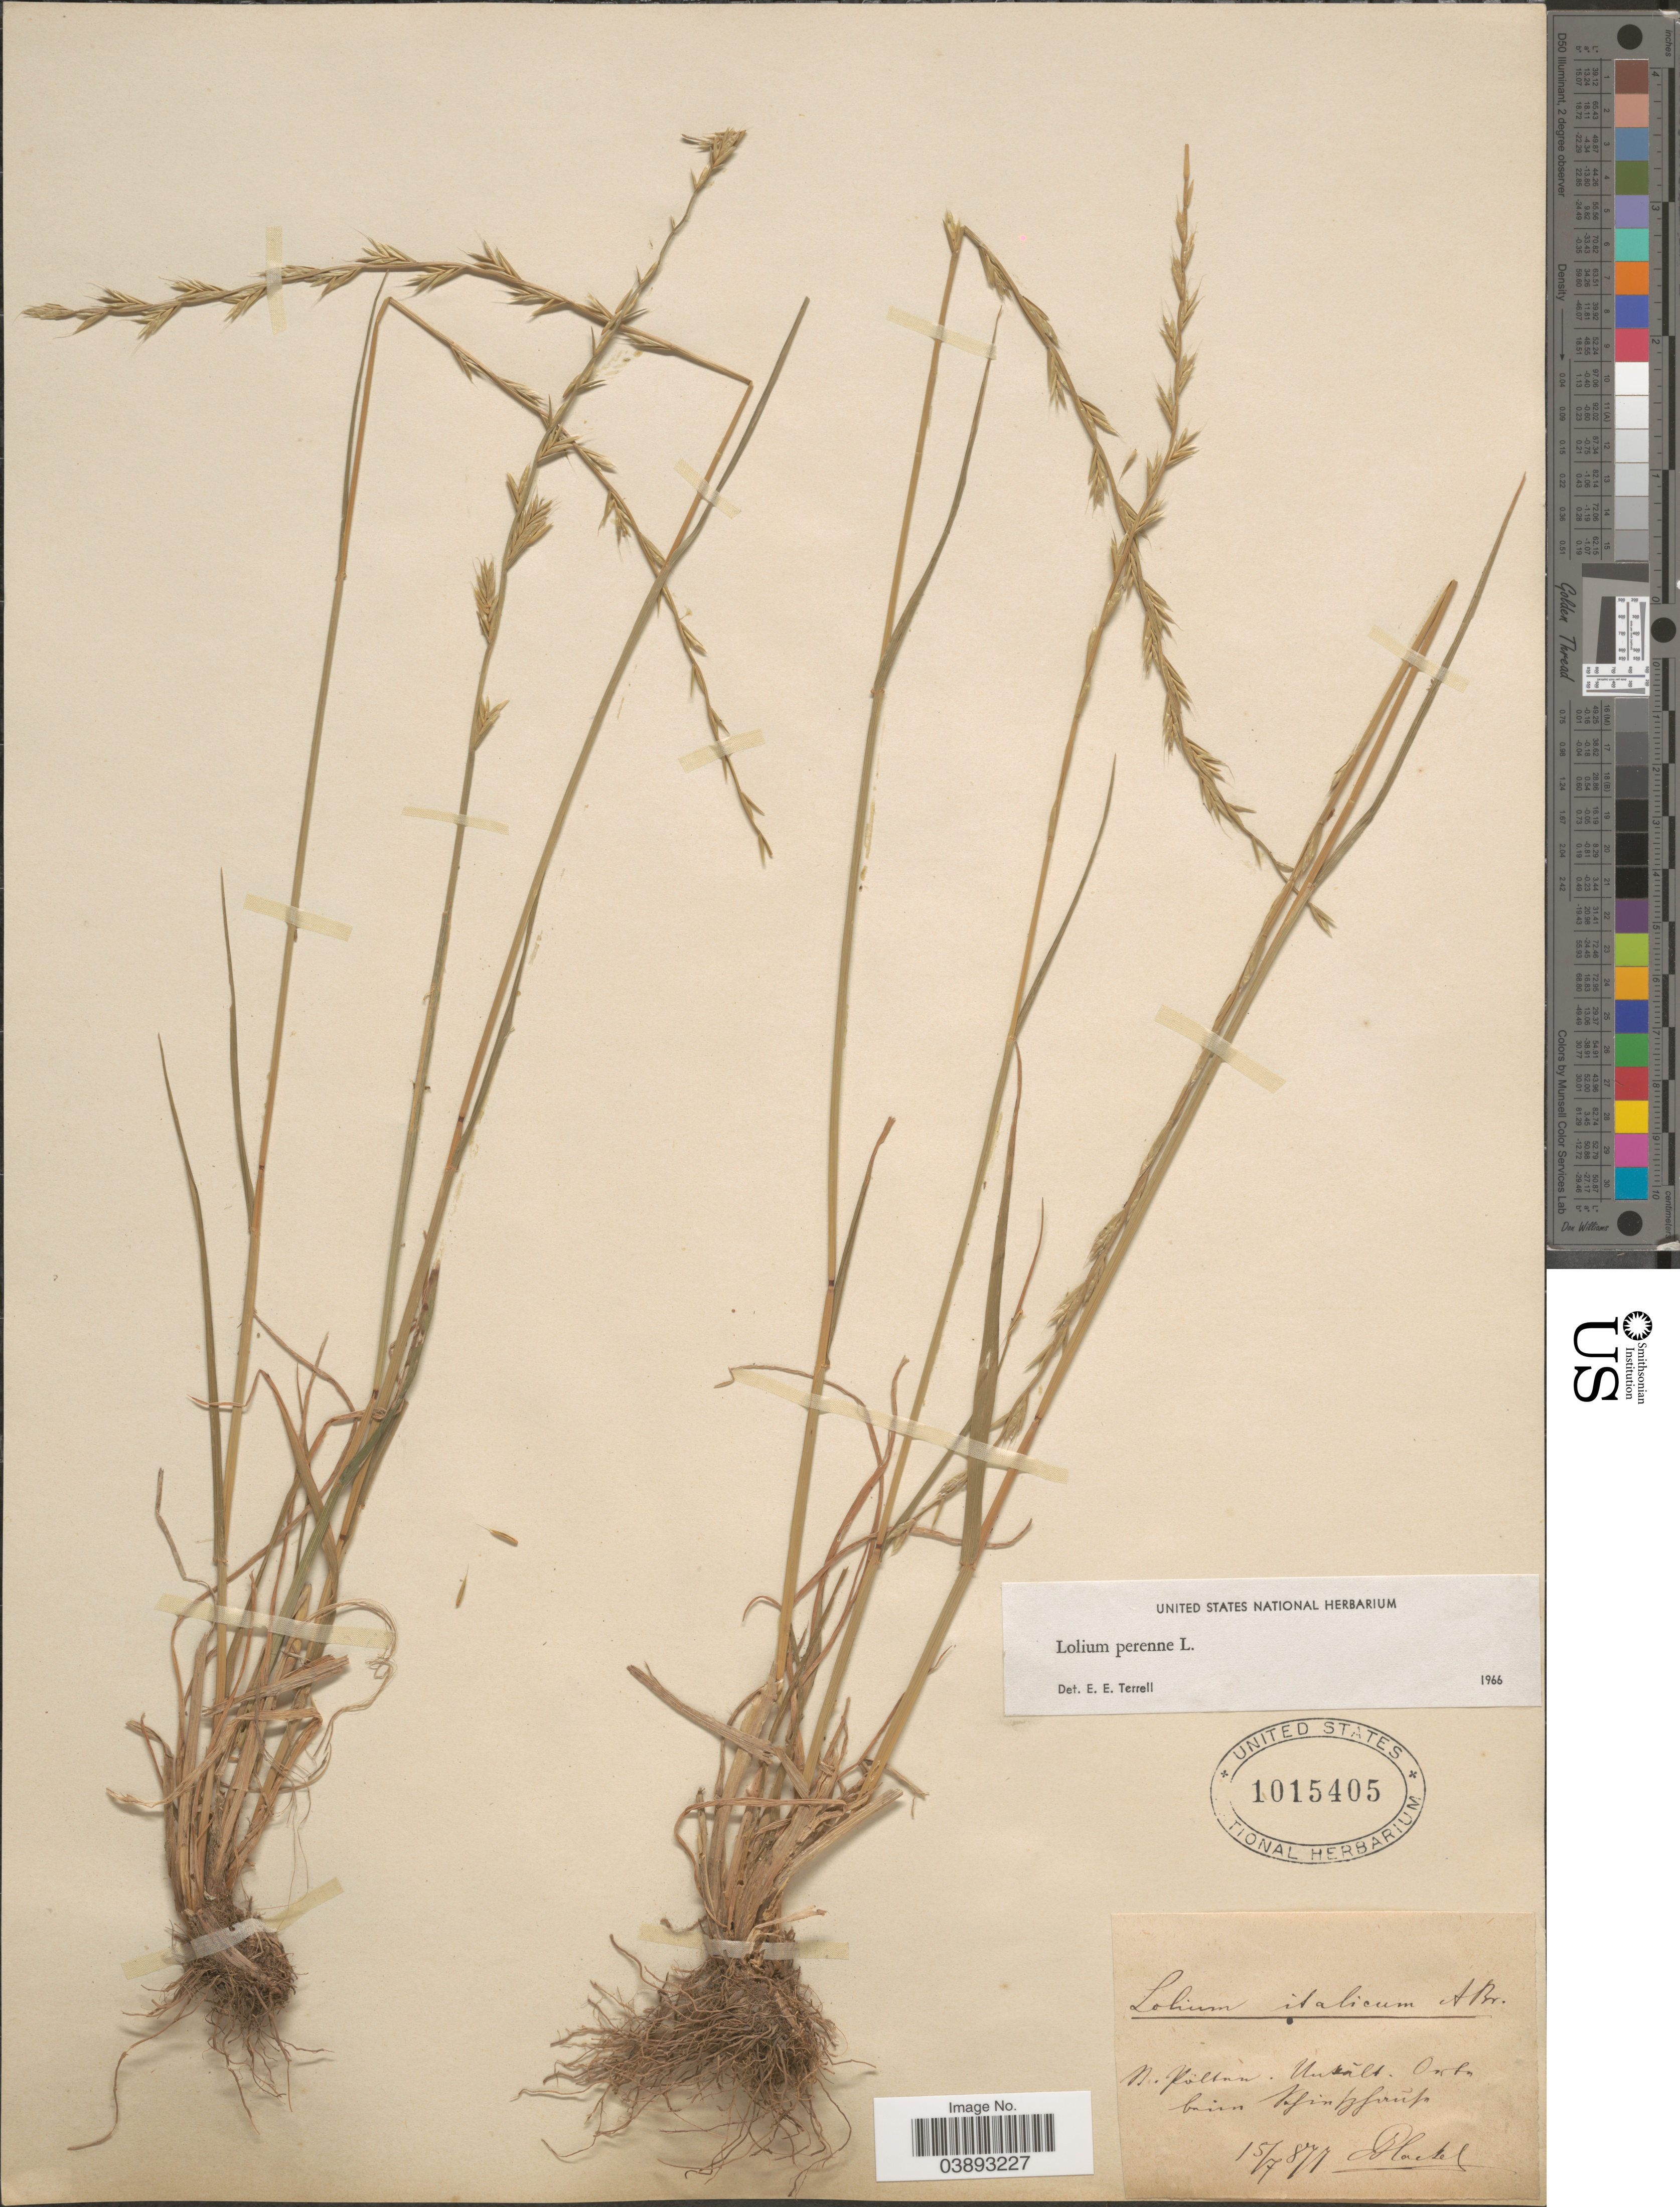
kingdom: Plantae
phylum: Tracheophyta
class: Liliopsida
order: Poales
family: Poaceae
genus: Lolium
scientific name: Lolium perenne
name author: L.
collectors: Blackel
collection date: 1877-07-15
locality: N. Polsun. Nusalt. Orstn. beim Vafintzflirnp. [interpreted]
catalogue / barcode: US 1015405